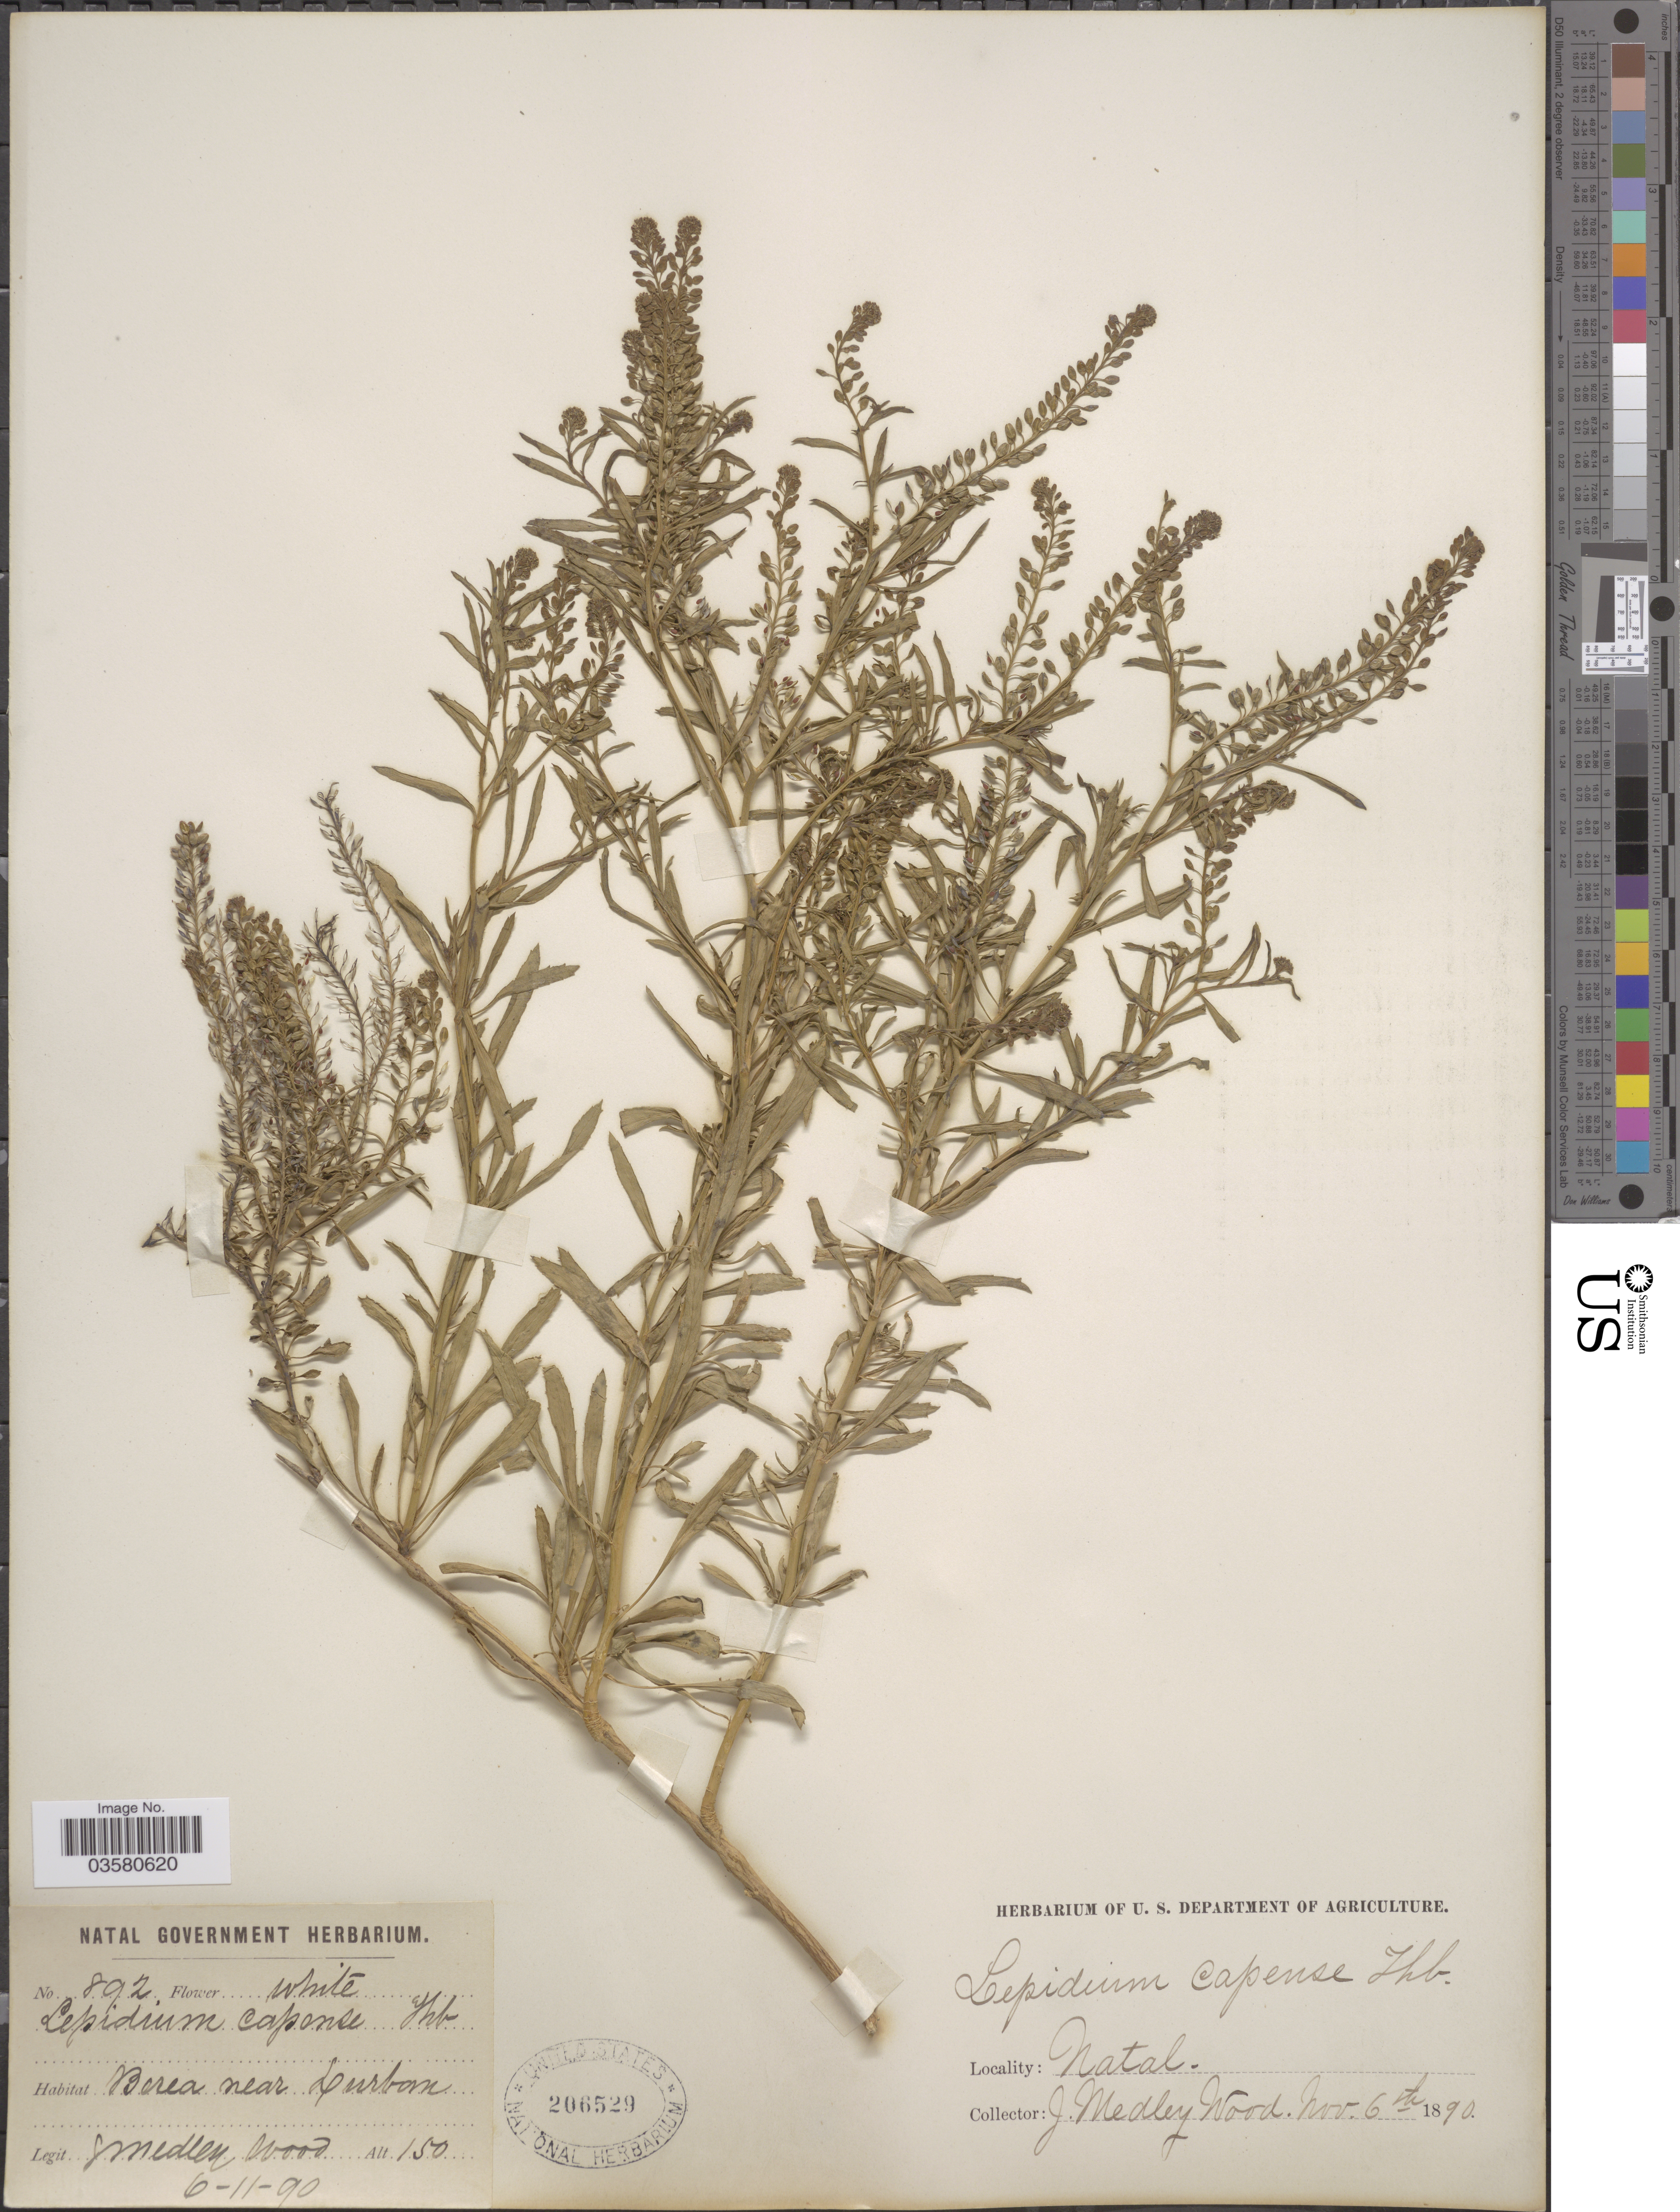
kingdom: Plantae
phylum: Tracheophyta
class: Magnoliopsida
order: Brassicales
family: Brassicaceae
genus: Lepidium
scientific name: Lepidium capense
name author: Thunb.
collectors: J. M. Wood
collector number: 892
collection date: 1890-11-06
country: South Africa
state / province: KwaZulu-Natal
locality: Natal. Berea near Durban.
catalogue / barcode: US 206529